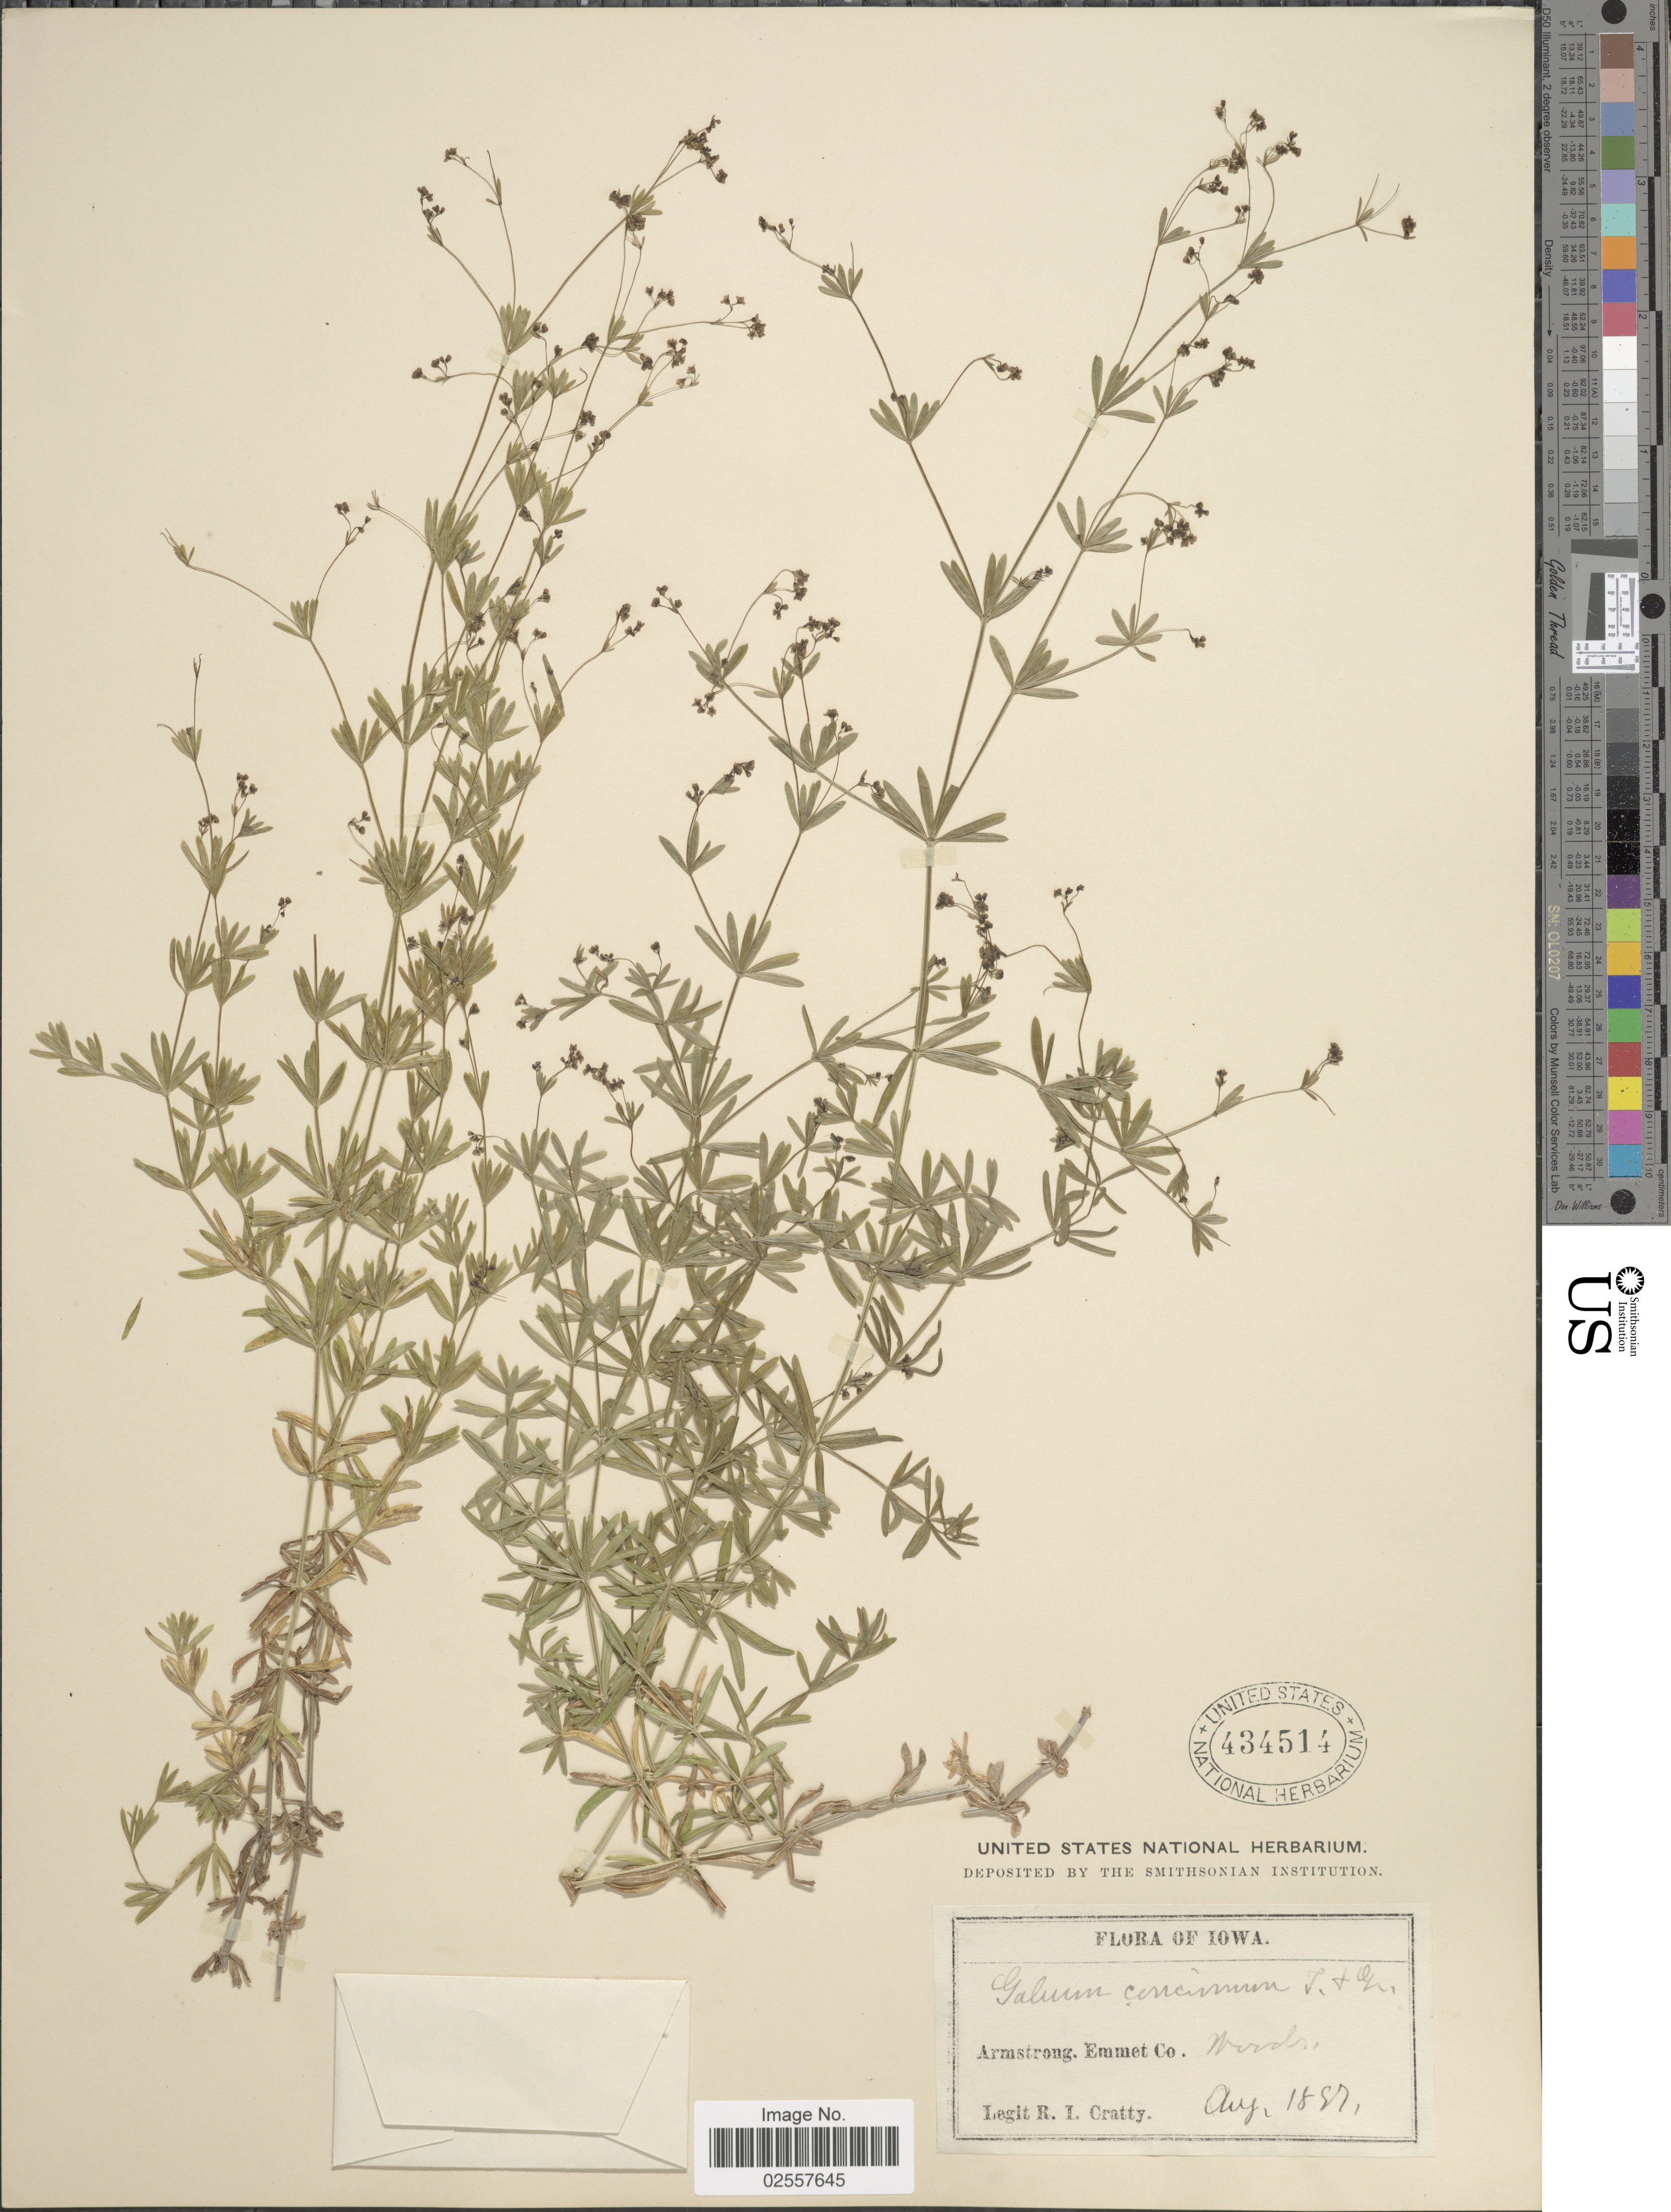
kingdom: Plantae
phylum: Tracheophyta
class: Magnoliopsida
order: Gentianales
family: Rubiaceae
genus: Galium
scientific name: Galium concinnum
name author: Torr. & A. Gray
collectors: R. Cratty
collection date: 1897-08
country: United States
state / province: Iowa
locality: Armstrong. Emmet Co.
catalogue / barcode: US 434514